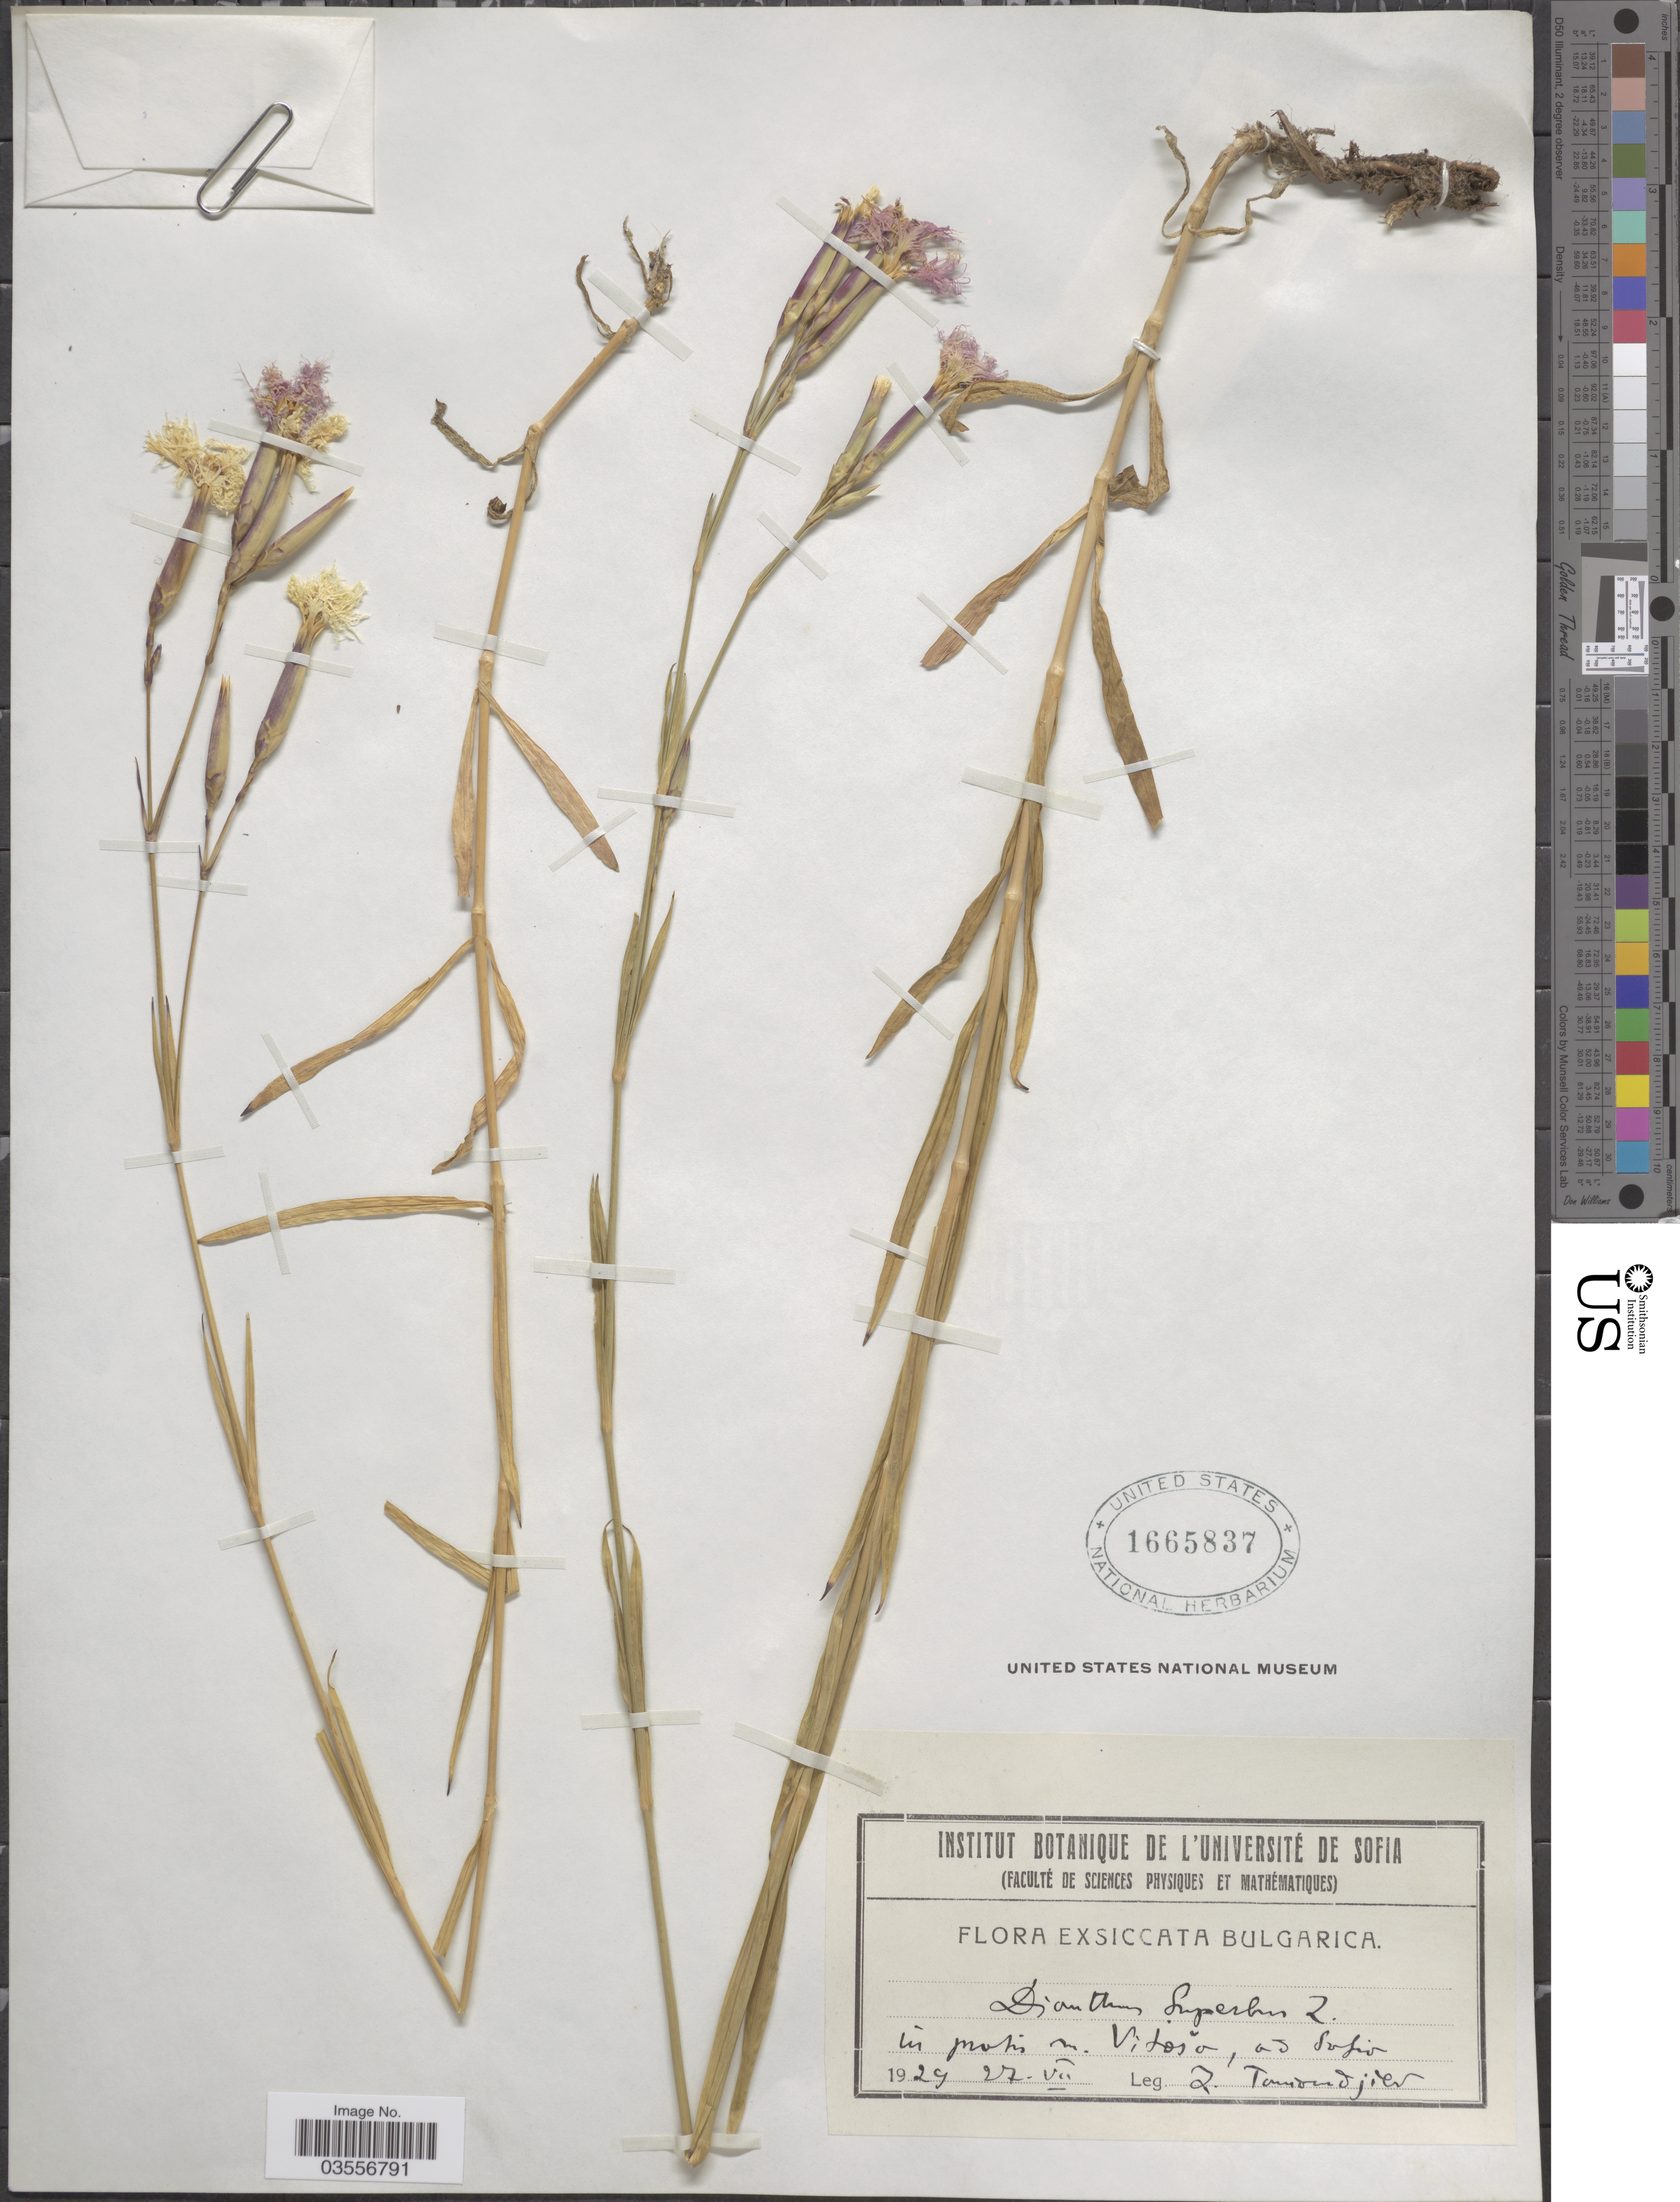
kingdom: Plantae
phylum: Tracheophyta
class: Magnoliopsida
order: Caryophyllales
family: Caryophyllaceae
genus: Dianthus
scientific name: Dianthus superbus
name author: L.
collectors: Z. Tamvudjiev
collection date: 1929-07-27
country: Bulgaria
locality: Bulgarica. In pratis m. Vitosa, ad Sofio [interpreted].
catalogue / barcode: US 1665837